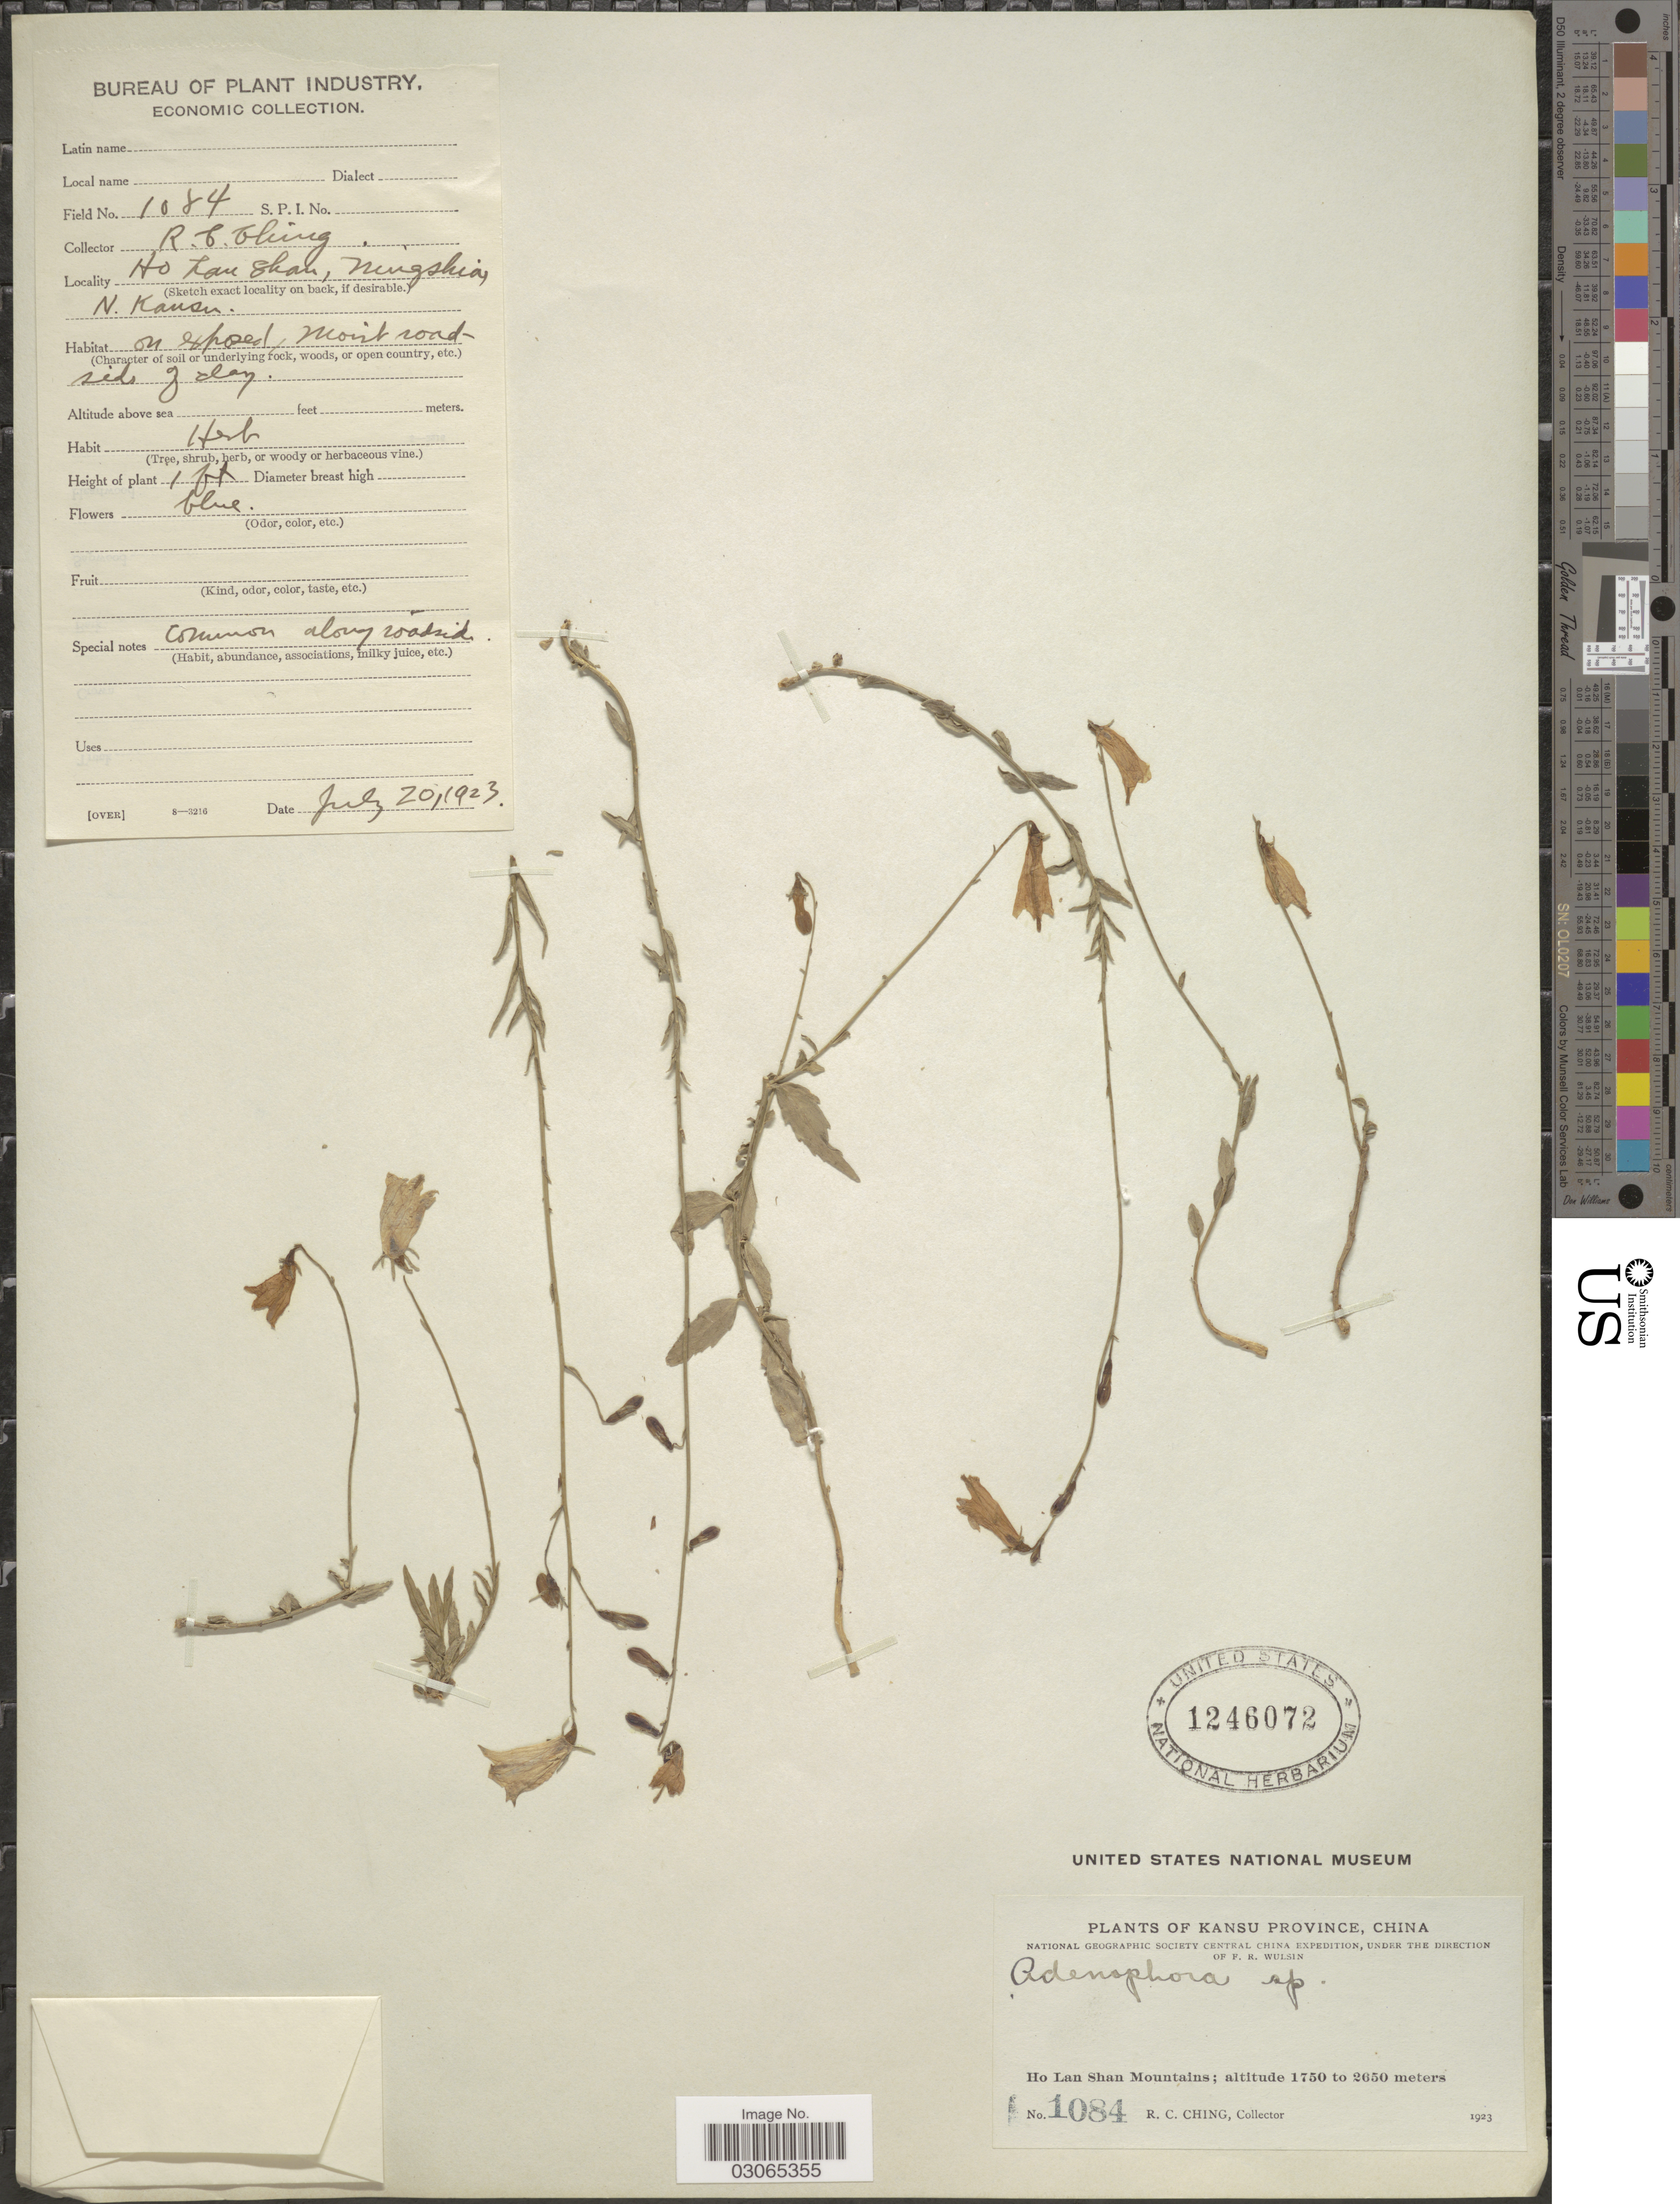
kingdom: Plantae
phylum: Tracheophyta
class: Magnoliopsida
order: Asterales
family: Campanulaceae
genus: Adenophora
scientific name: Adenophora sp.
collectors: R. C. Ching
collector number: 1084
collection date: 1923-07-20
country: China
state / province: Gansu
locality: Ho Lan Shan, Ningshian, N. Kansu. Kansu Province. Ho Lan Shan Mountains.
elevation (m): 1750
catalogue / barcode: US 1246072